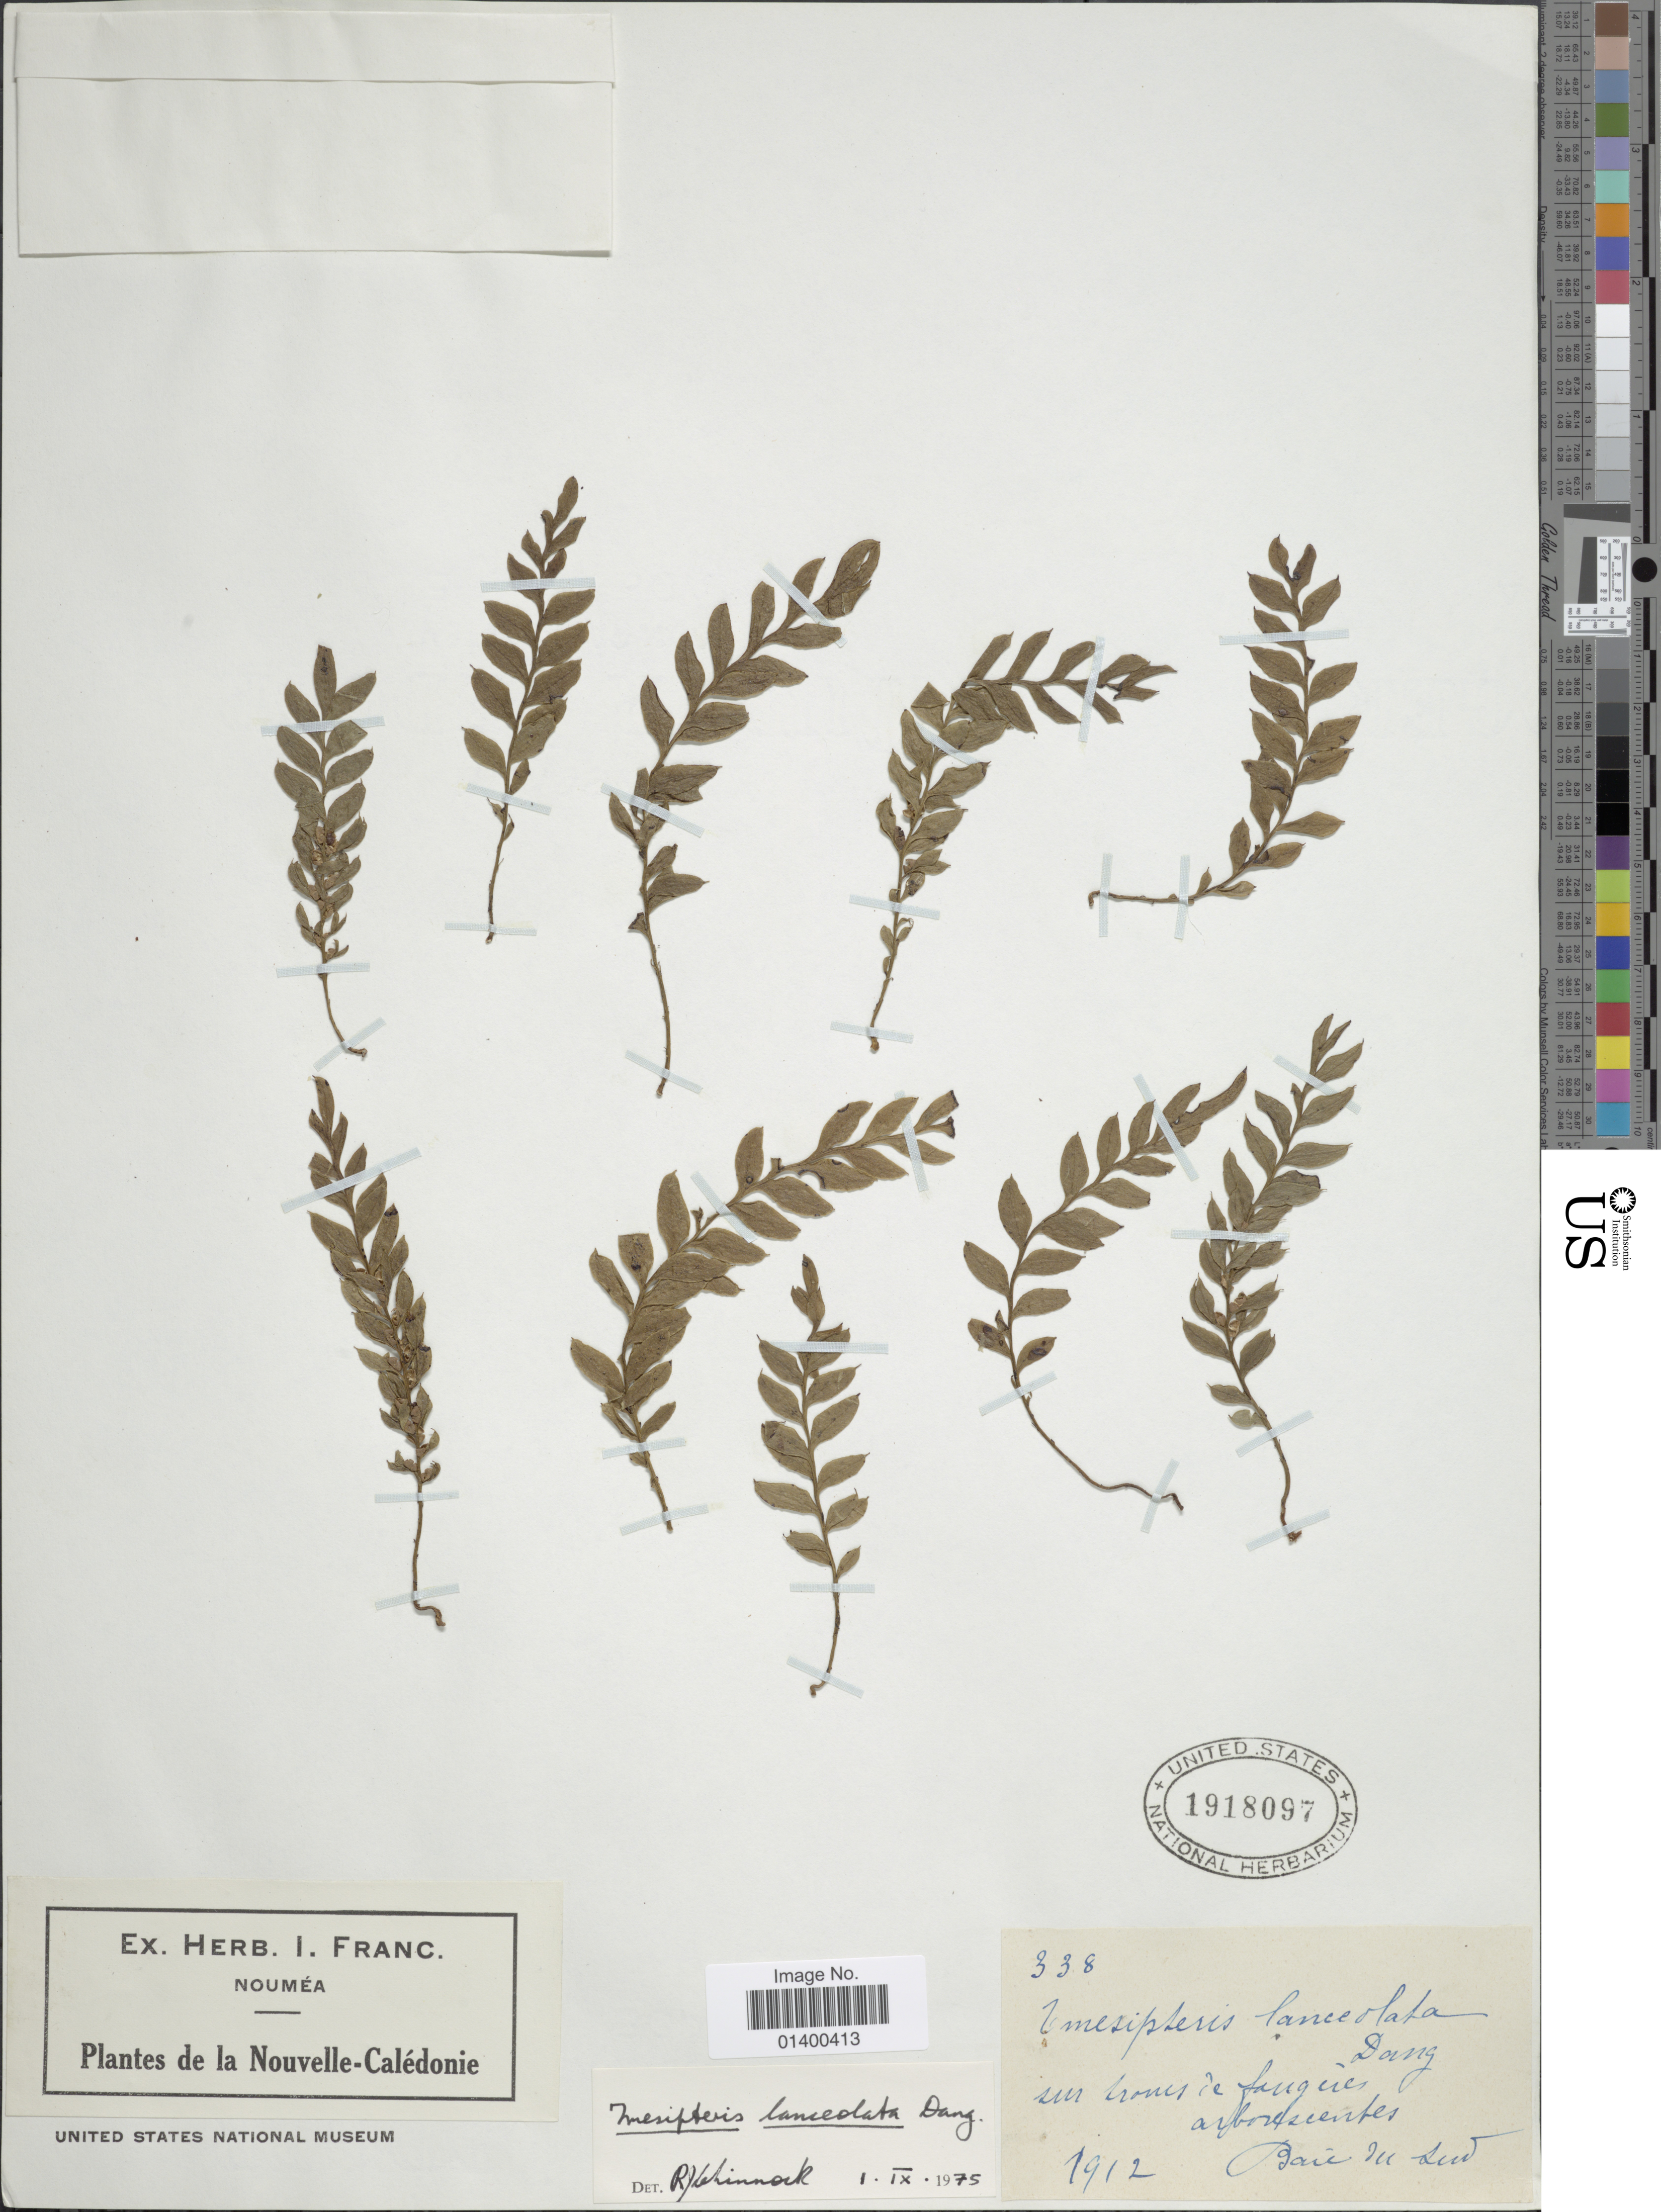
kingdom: Plantae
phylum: Tracheophyta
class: Polypodiopsida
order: Psilotales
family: Psilotaceae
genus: Tmesipteris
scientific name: Tmesipteris lanceolata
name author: P.A. Dang.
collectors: ex herb. I. Franc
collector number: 338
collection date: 1912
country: New Caledonia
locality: Baie du Sud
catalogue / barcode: US 1918097